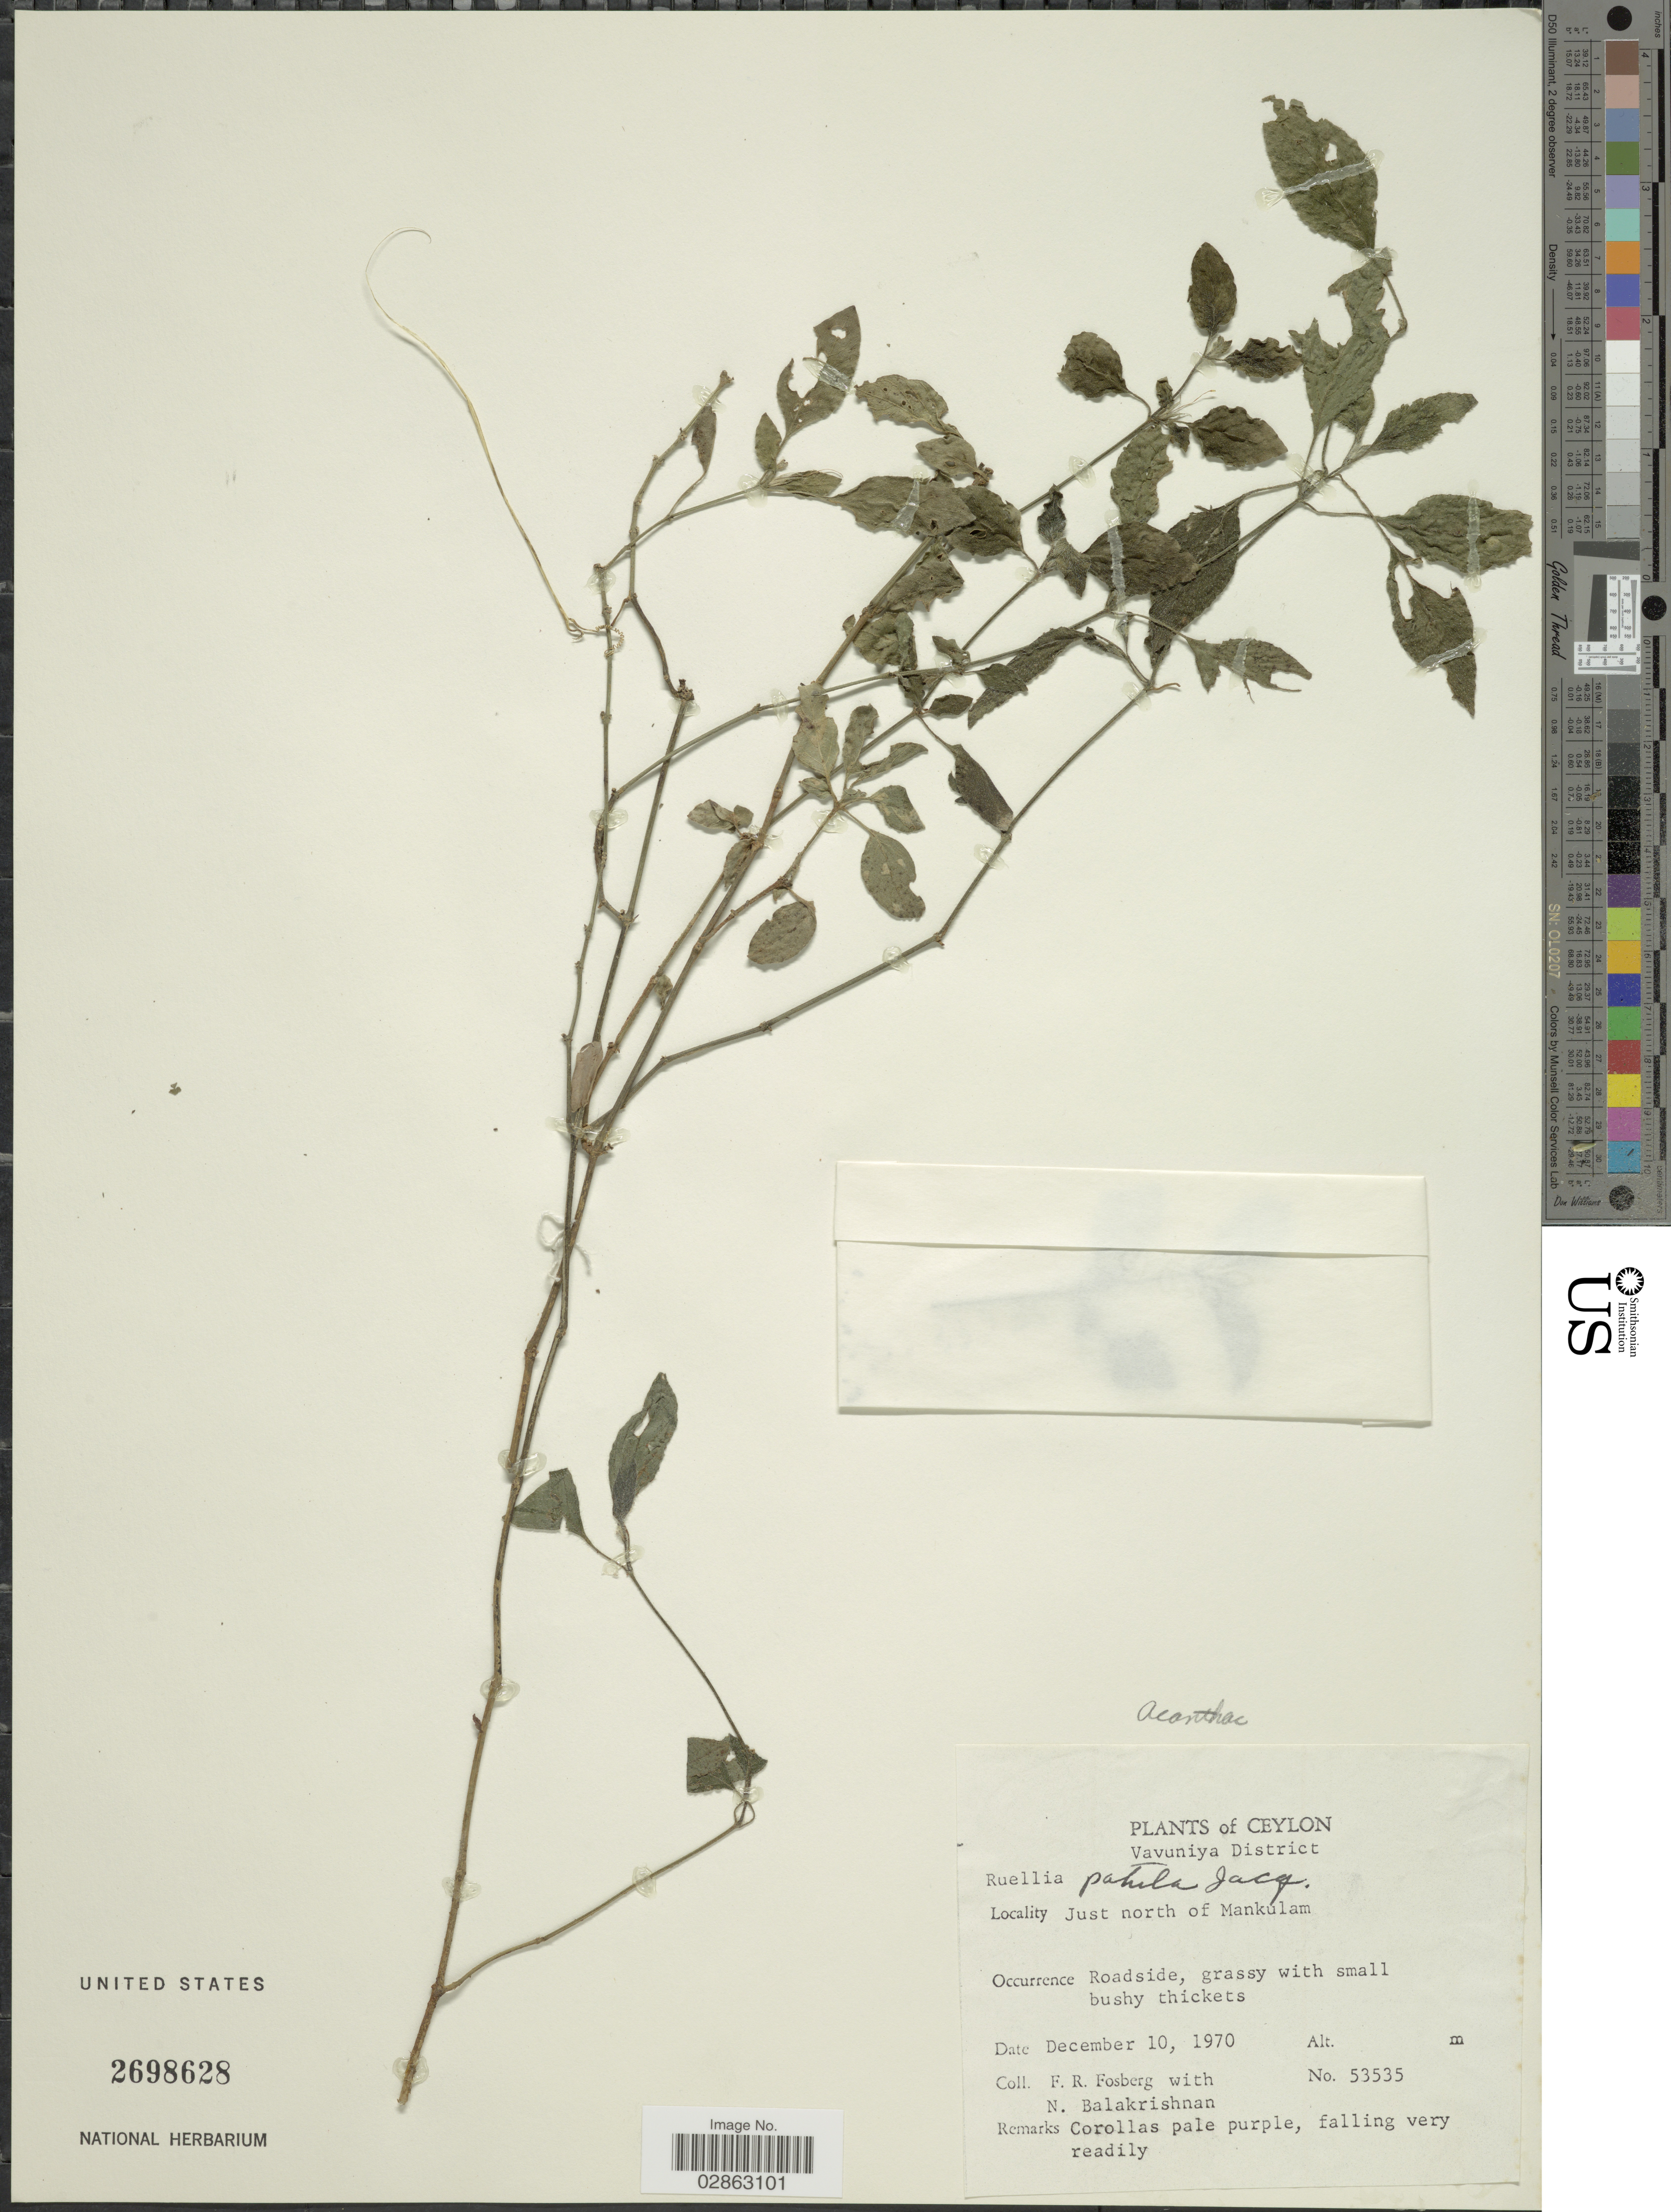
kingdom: Plantae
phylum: Tracheophyta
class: Magnoliopsida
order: Lamiales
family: Acanthaceae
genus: Ruellia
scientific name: Ruellia patula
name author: Jacq.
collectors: F. R. Fosberg & N. Balakrishnan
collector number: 53535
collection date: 1970-12-10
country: Sri Lanka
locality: Ceylon. Vavuniya District. Just north of Mankulam.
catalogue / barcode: US 2698628